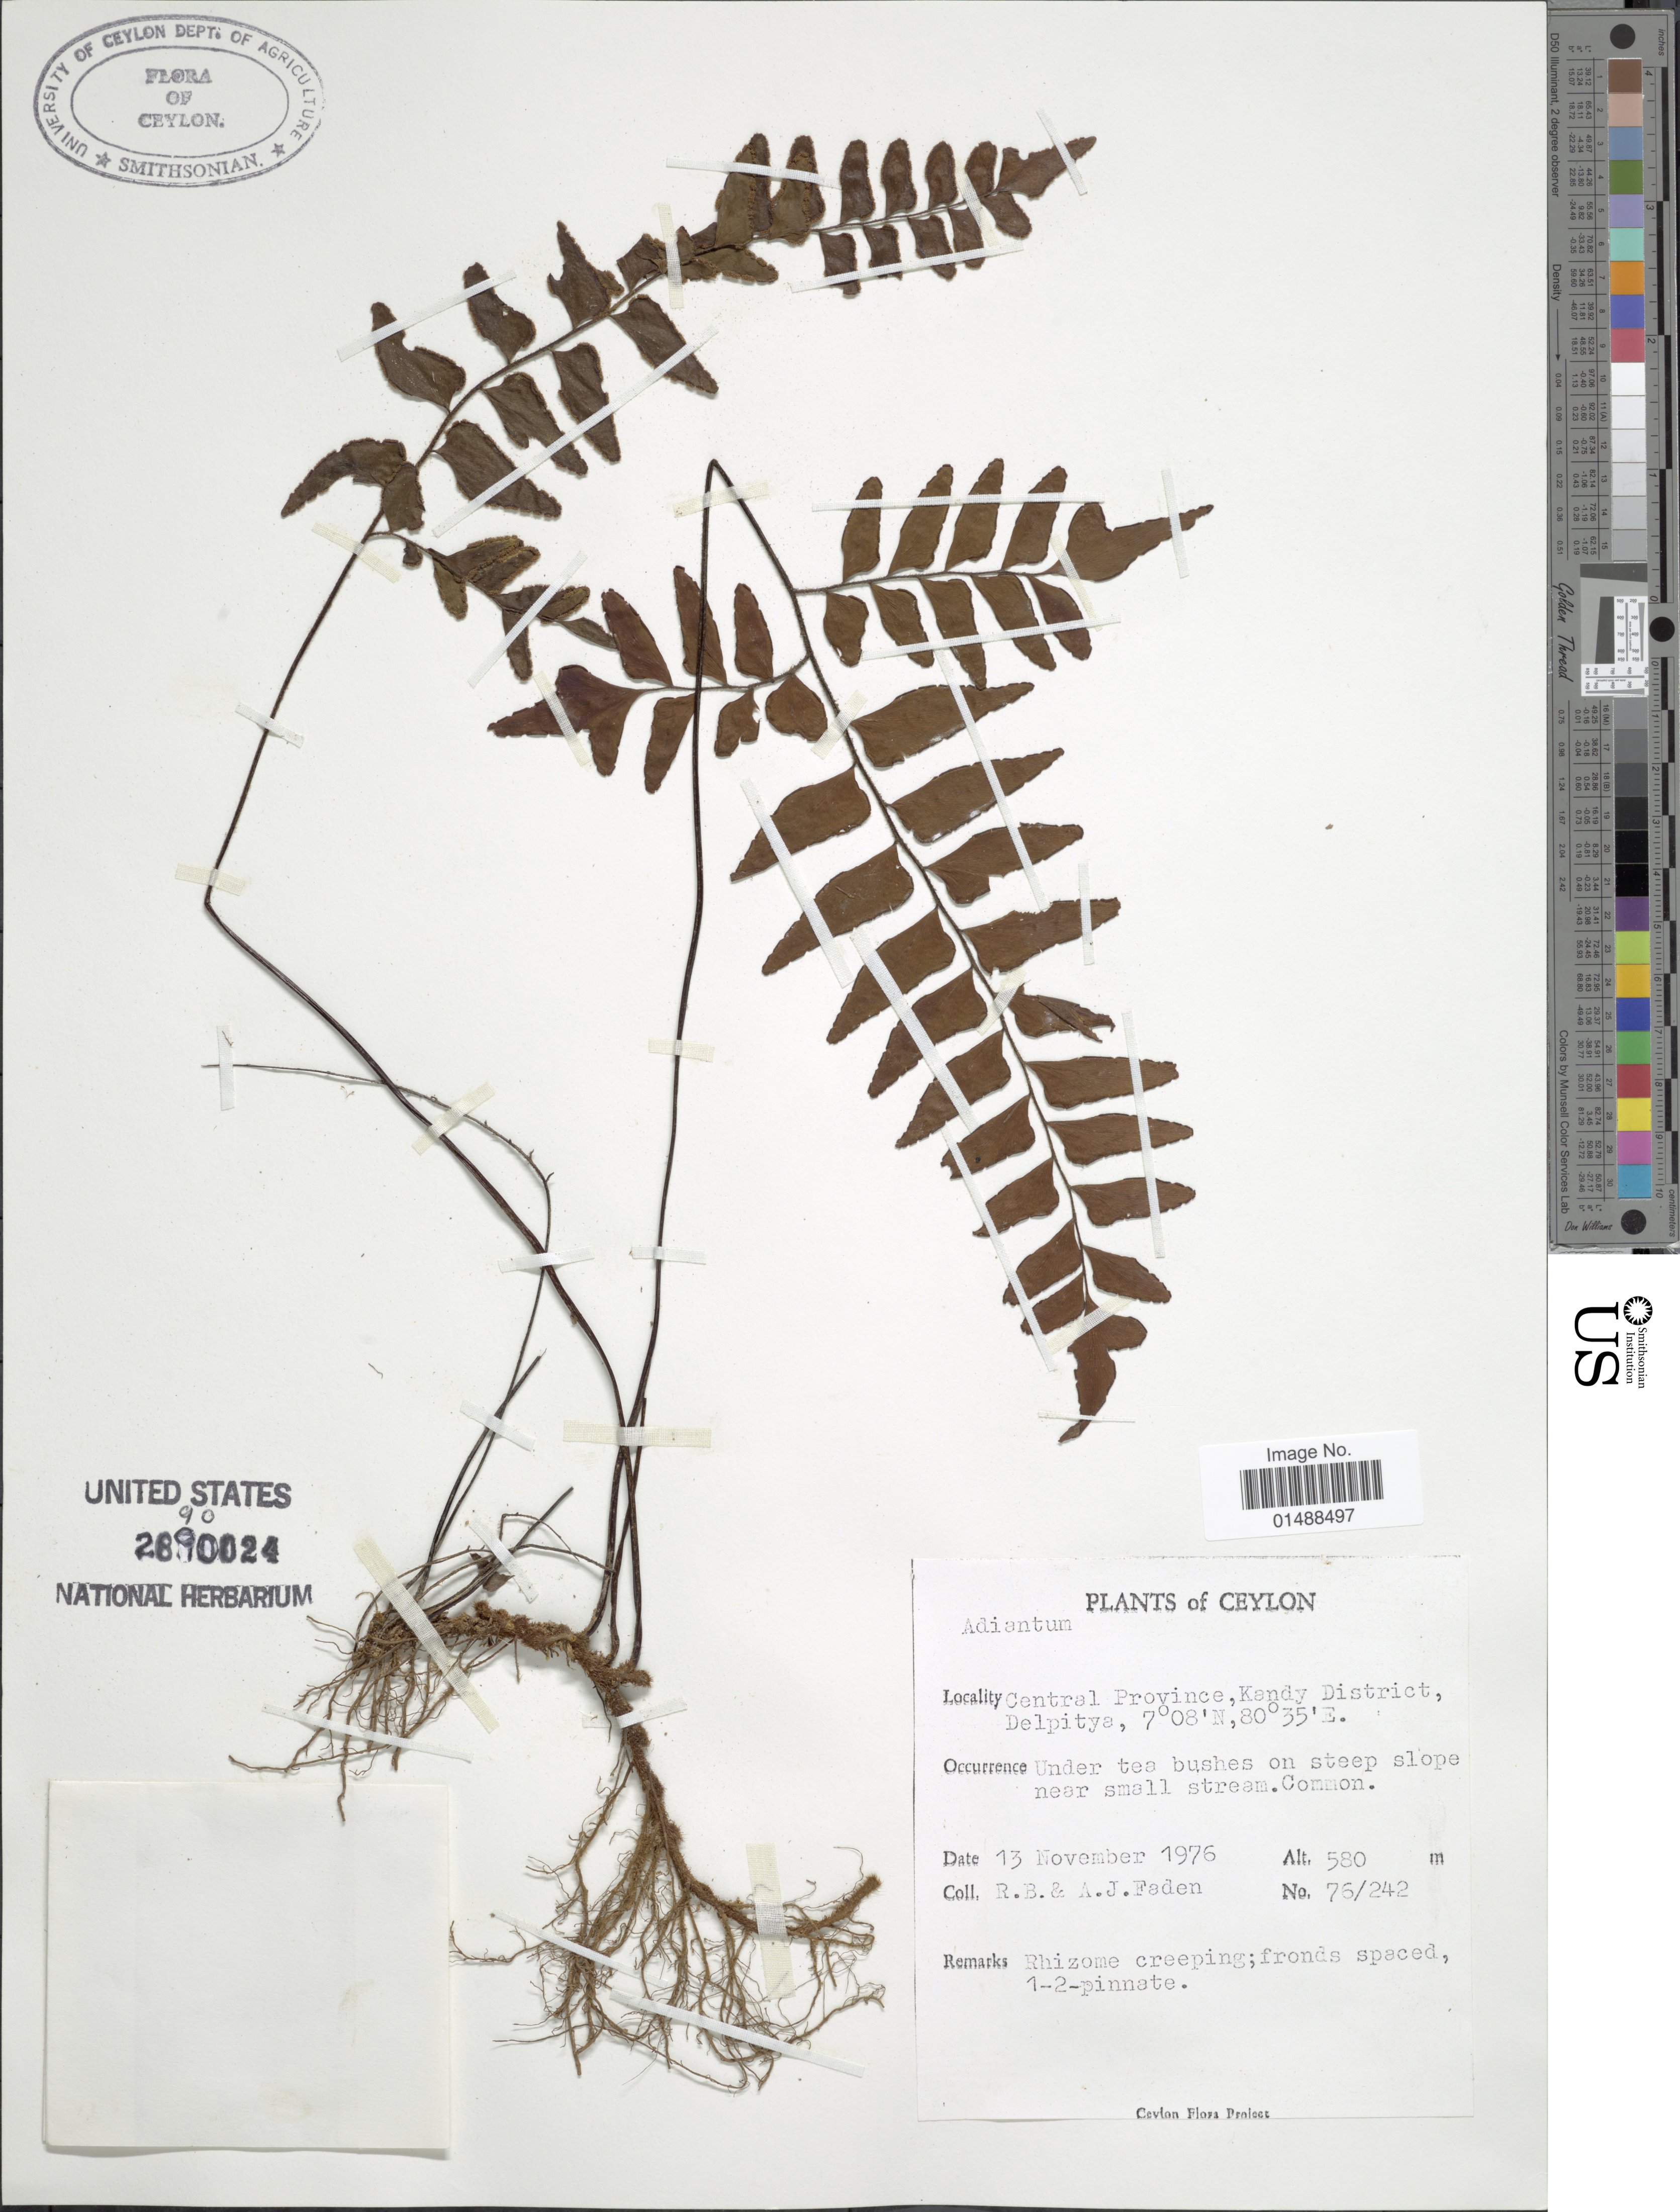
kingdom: Plantae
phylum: Tracheophyta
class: Polypodiopsida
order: Polypodiales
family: Pteridaceae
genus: Adiantum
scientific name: Adiantum latifolium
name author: Lam.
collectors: R. B. Faden & A. J. Faden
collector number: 76/242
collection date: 1976-11-13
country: Sri Lanka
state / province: Central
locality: Ceylon, Central Province, Kandy District, Delpitya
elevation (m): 580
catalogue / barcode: US 2890024